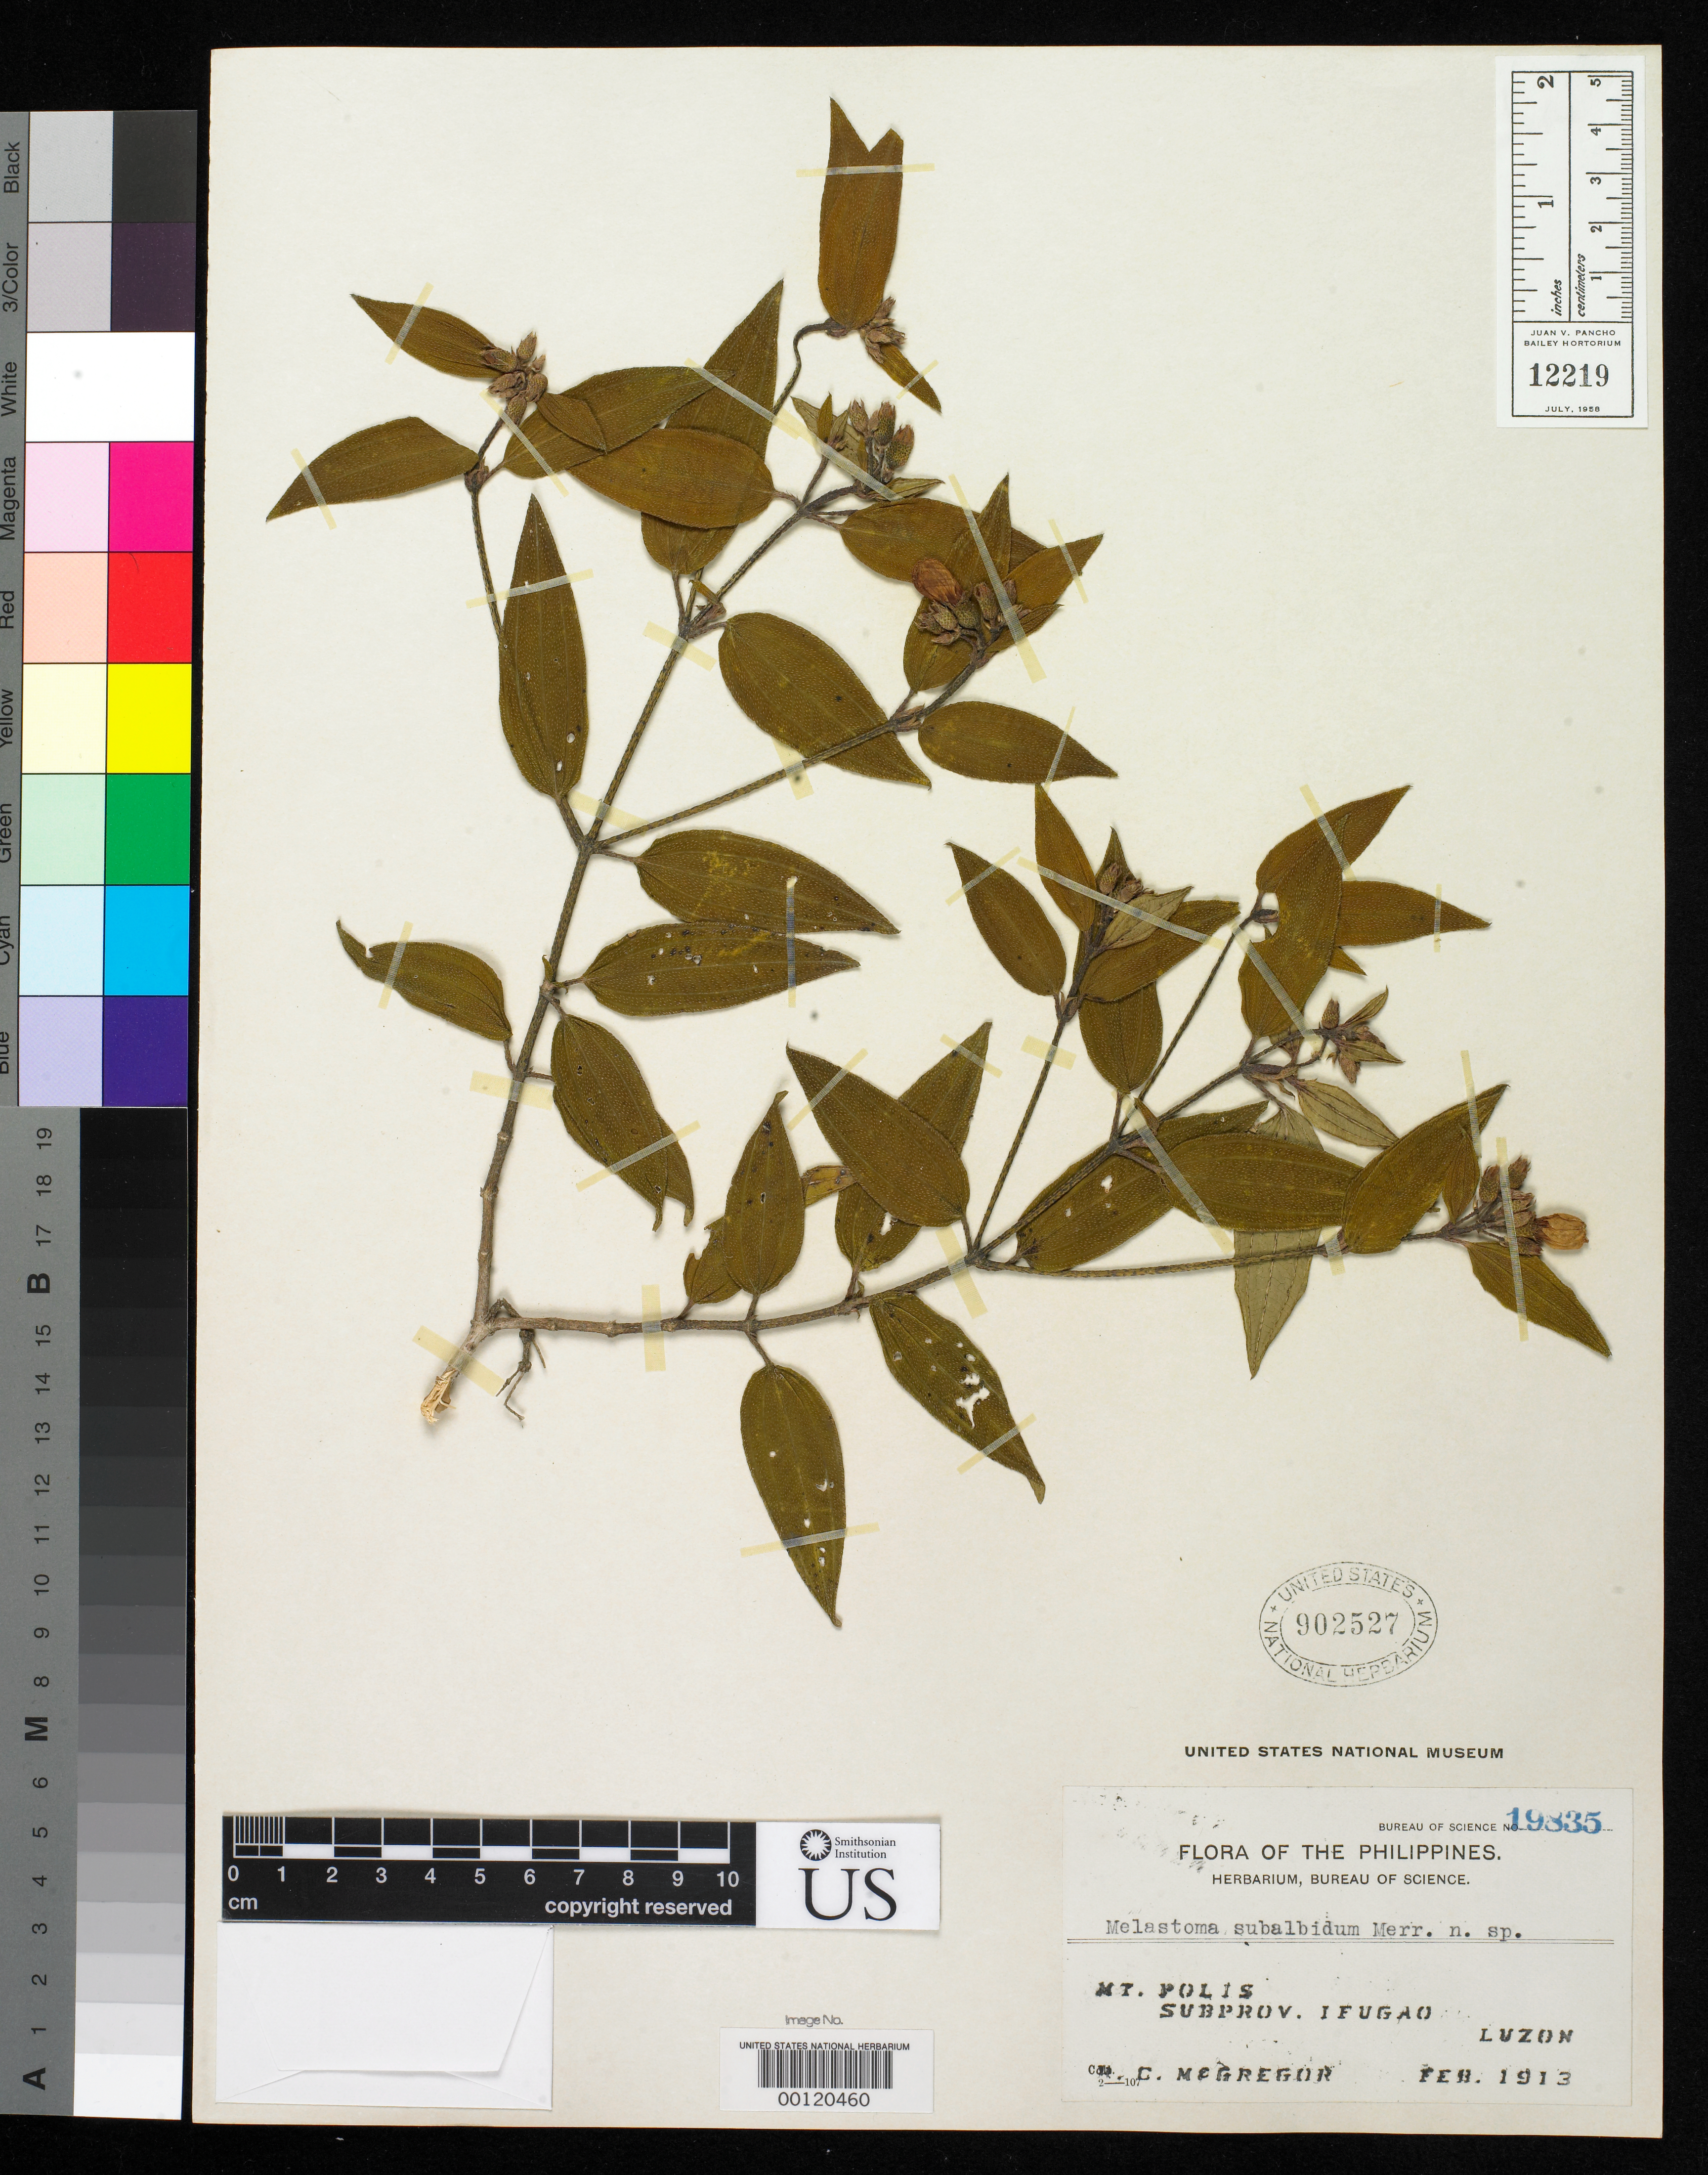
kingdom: Plantae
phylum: Tracheophyta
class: Magnoliopsida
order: Myrtales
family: Melastomataceae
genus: Melastoma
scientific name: Melastoma subalbidum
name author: Merr.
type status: Isotype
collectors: R. C. McGregor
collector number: Bur. Sci. 19835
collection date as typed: Feb 1913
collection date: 1913-02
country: Philippines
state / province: Cordillera (Administrative Region)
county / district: Ifugao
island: Luzon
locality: Mt. Polis.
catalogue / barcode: US 902527